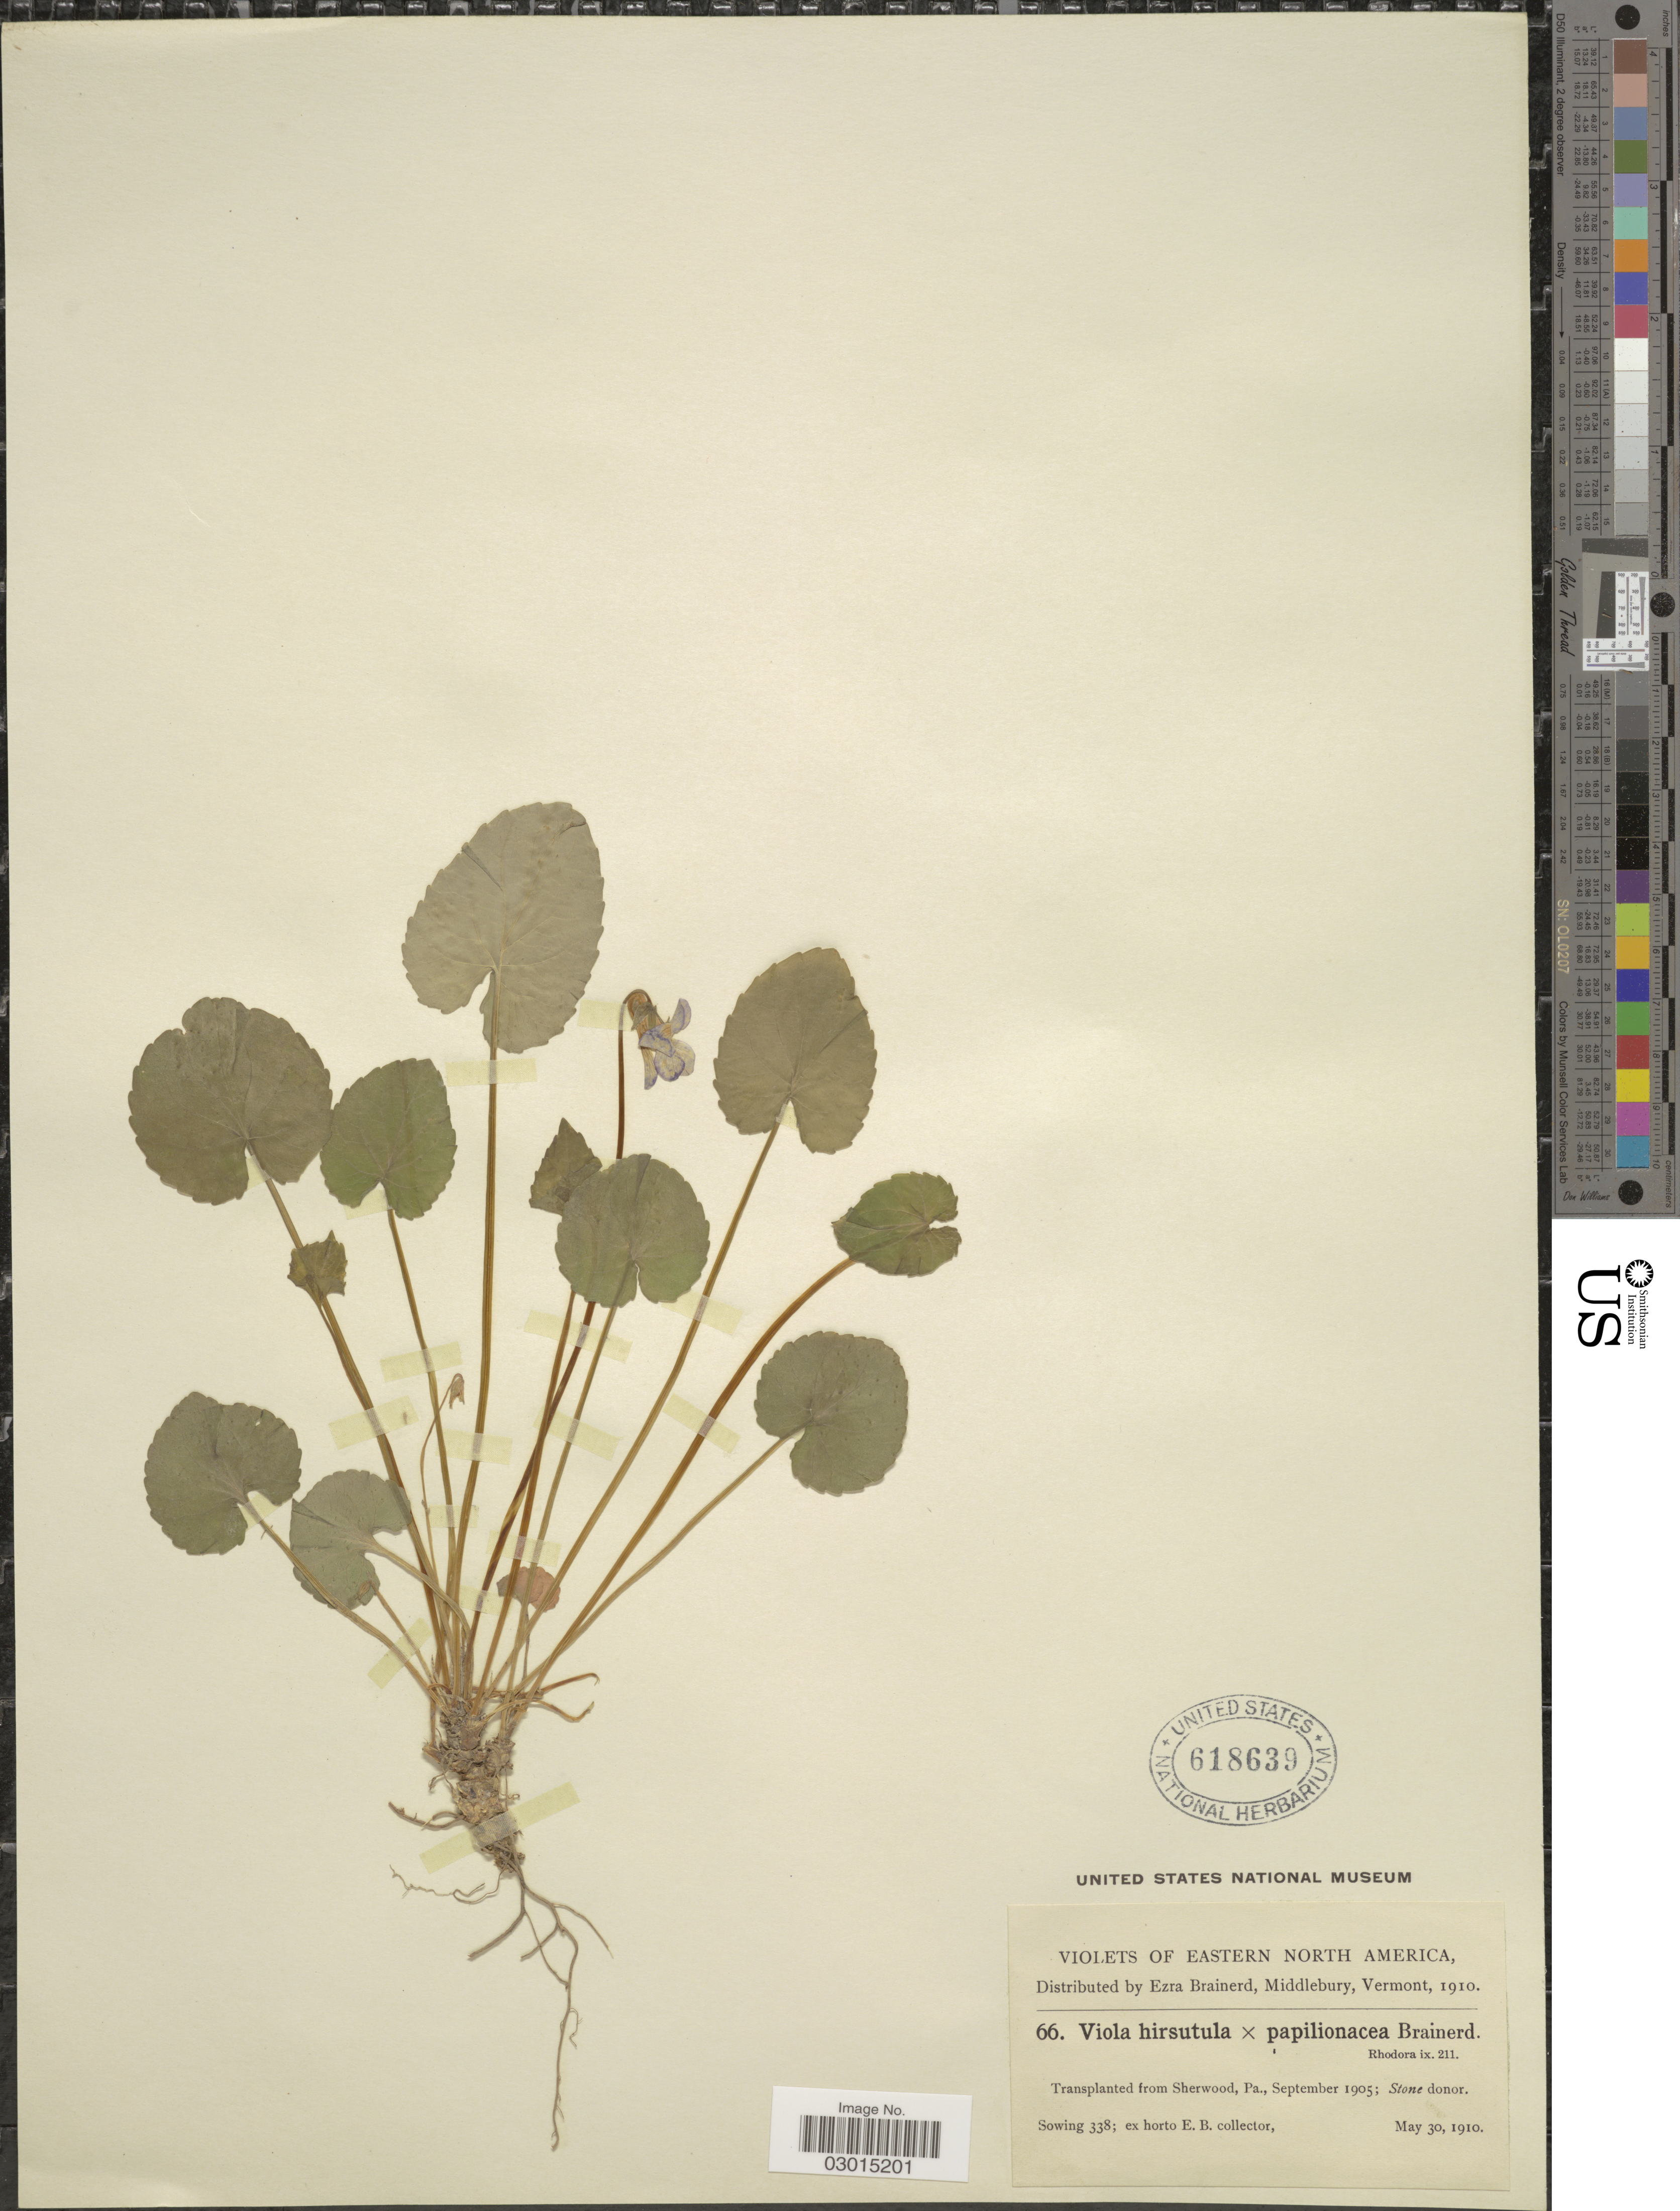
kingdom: Plantae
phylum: Tracheophyta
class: Magnoliopsida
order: Malpighiales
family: Violaceae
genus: Viola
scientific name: Viola hirsutula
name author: Brainerd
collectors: E. Brainerd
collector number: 66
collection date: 1905-09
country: United States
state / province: Pennsylvania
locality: Eastern North America. Transplanted from Sherwood, Pa.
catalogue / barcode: US 618639